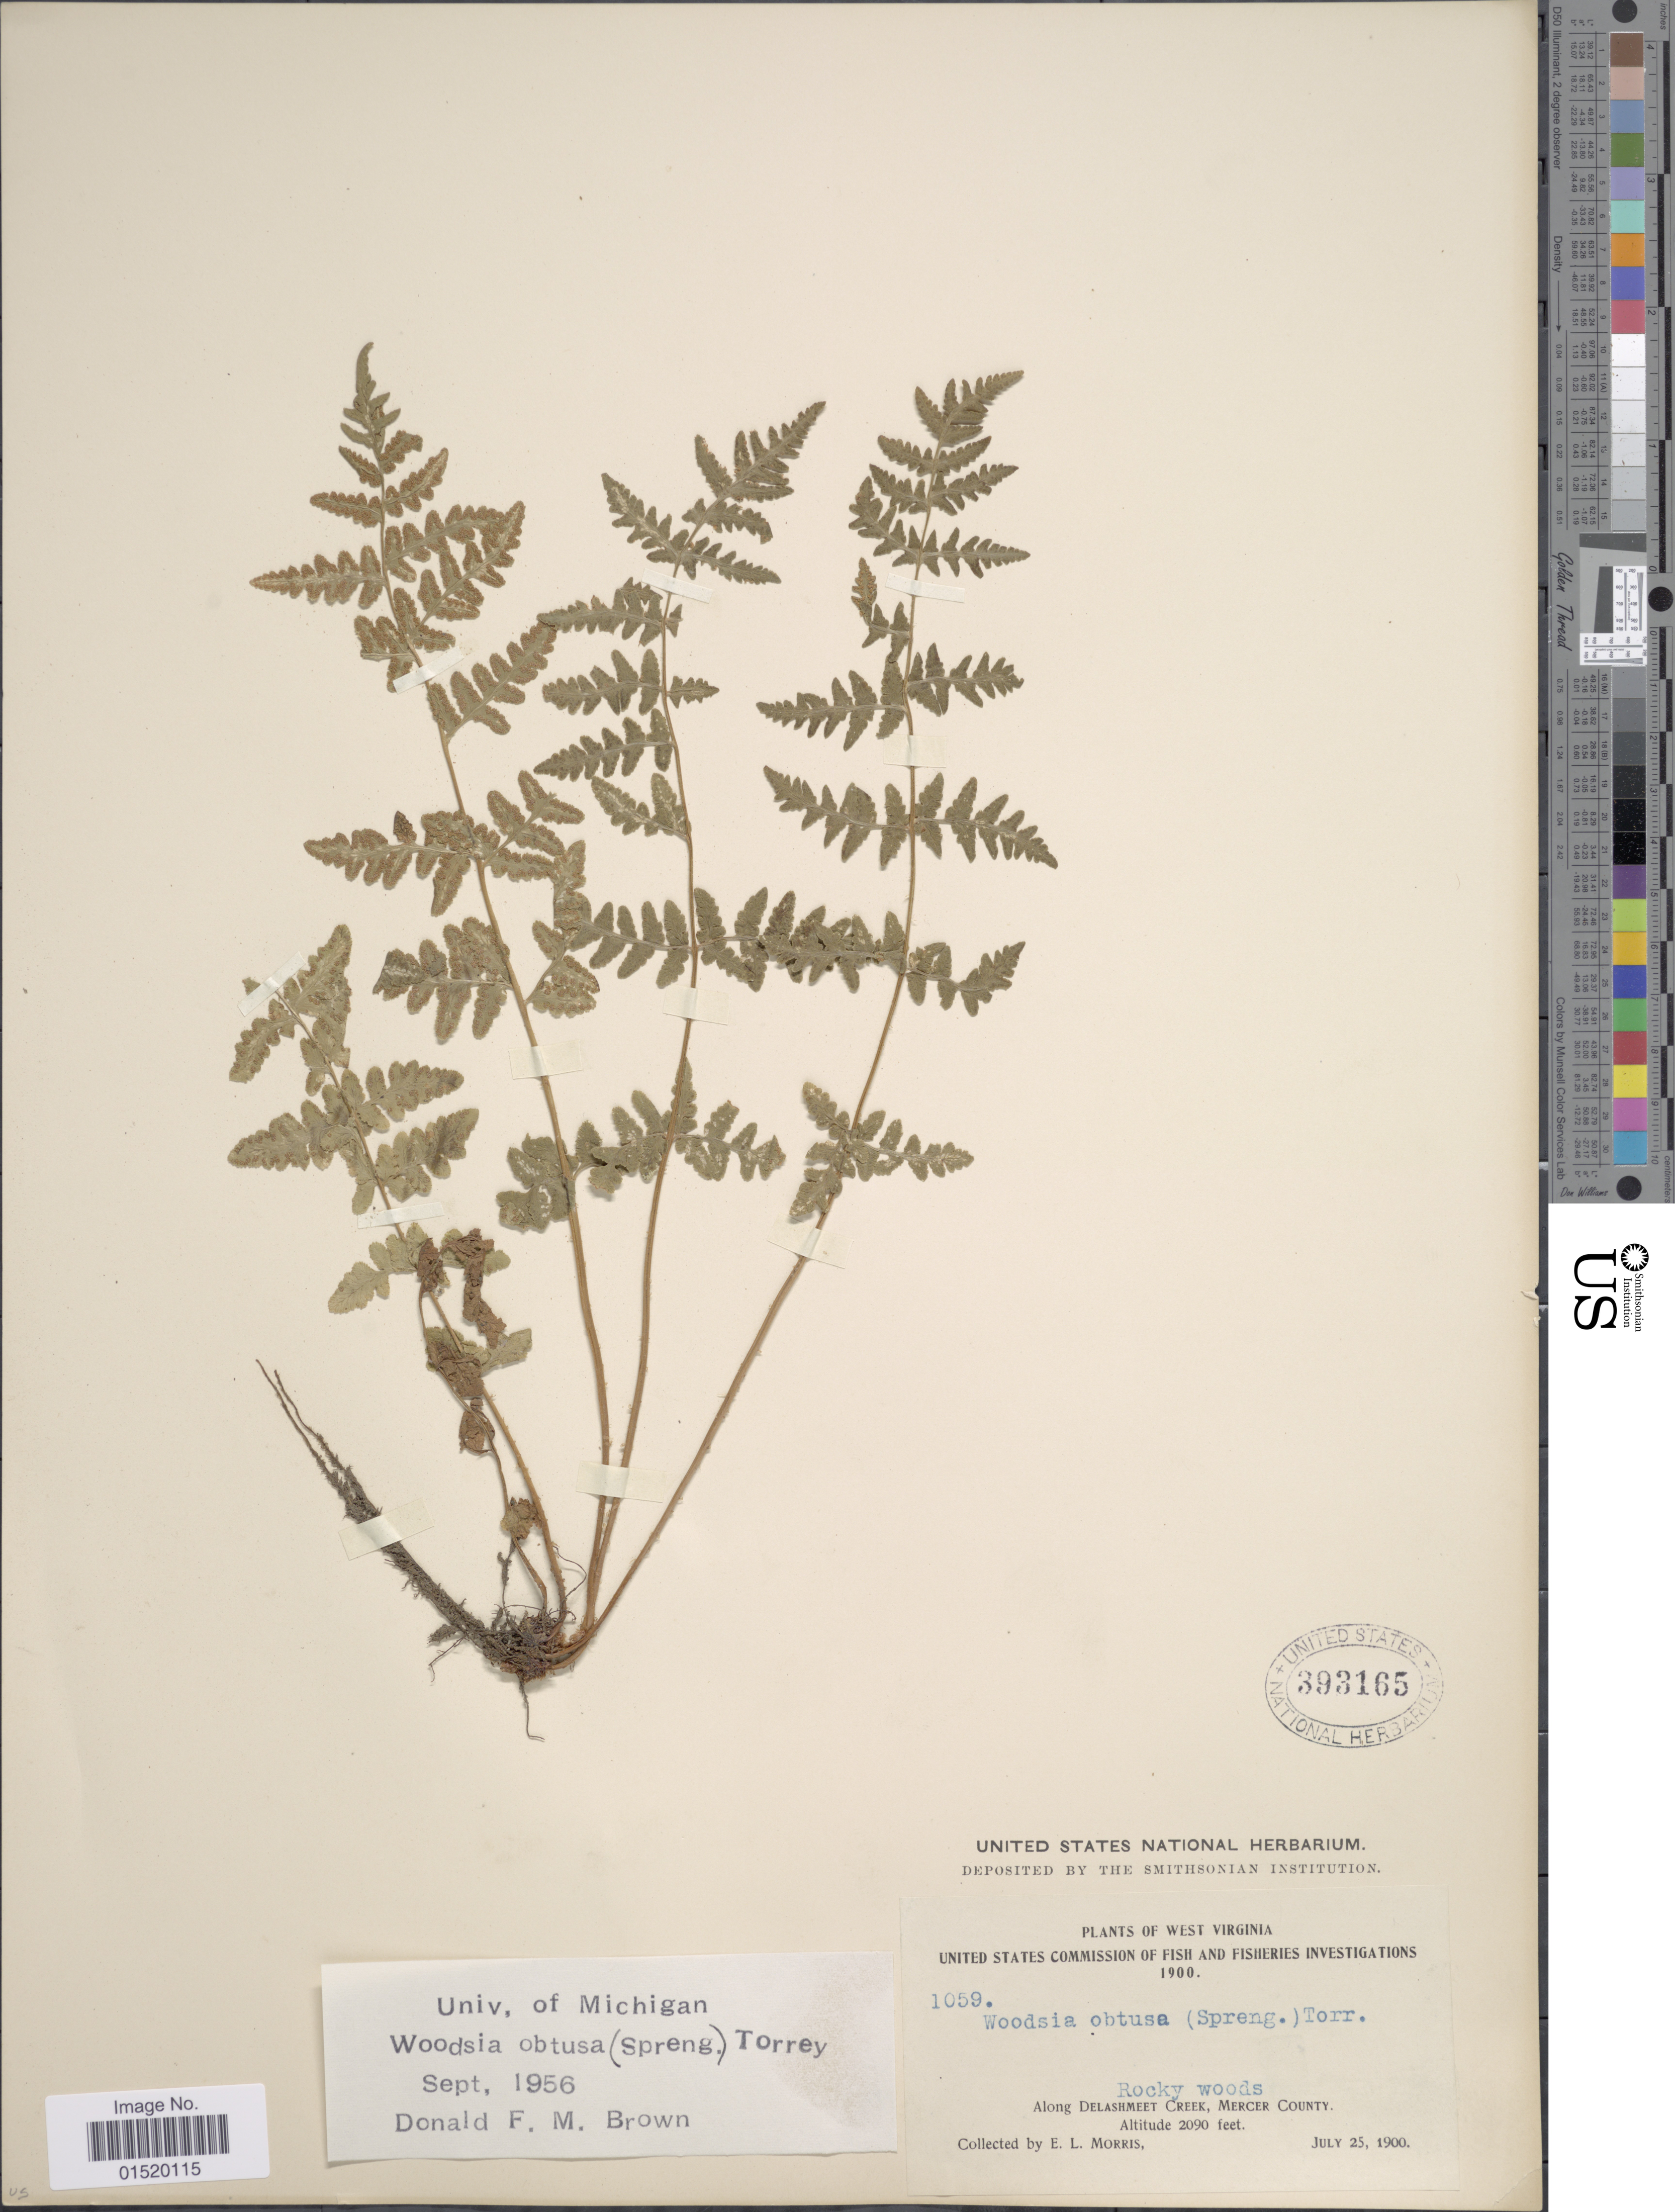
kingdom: Plantae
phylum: Tracheophyta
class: Polypodiopsida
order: Polypodiales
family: Woodsiaceae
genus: Woodsia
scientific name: Woodsia obtusa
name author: (Spreng.) Torr.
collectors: E. Morris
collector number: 1059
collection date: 1900-07-25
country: United States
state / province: West Virginia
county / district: Mercer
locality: Along Delashmeet Creek, Mercer County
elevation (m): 637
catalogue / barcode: US 393165